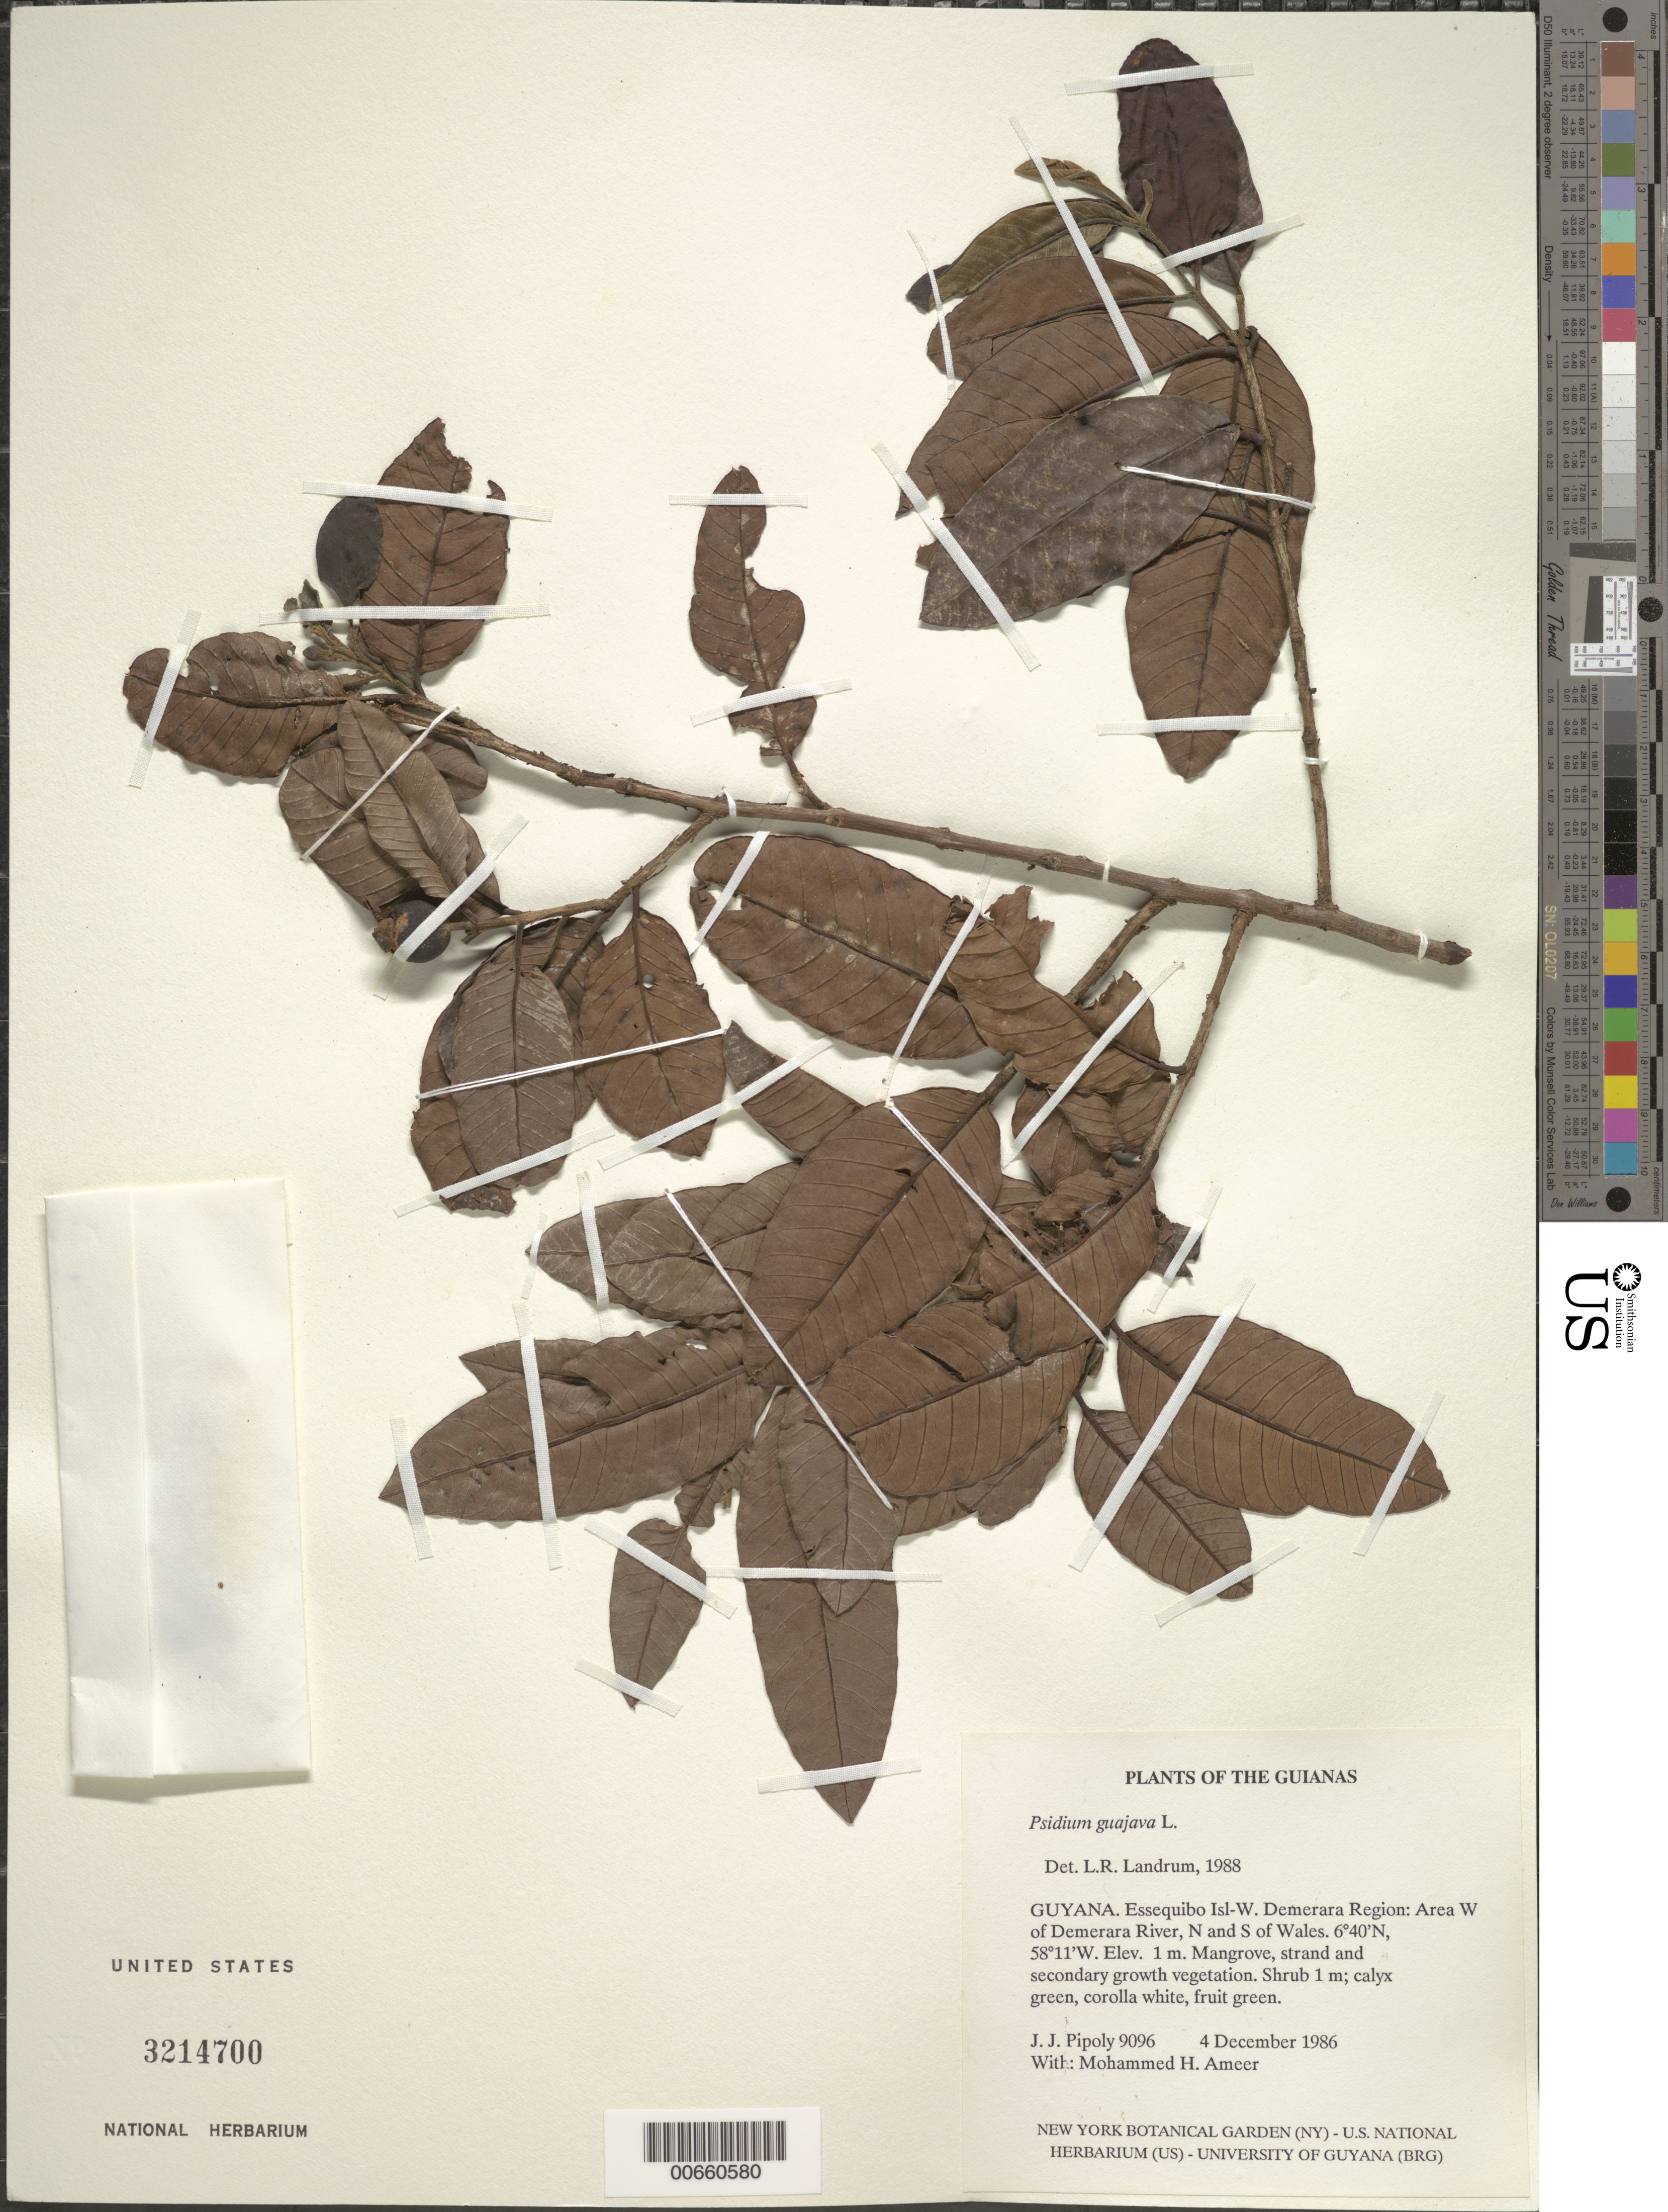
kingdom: Plantae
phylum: Tracheophyta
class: Magnoliopsida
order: Myrtales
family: Myrtaceae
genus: Psidium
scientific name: Psidium guajava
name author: L.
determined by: Landrum, L. R.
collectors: J. J. Pipoly & M. Ameer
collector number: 9096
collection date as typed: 4 December 1986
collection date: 1986-12-04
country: Guyana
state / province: Essequibo Isl-W. Demerara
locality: Area W of Demerara River, N and S of Wales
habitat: Mangrove, strand and secondary growth vegetation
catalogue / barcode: US 3214700